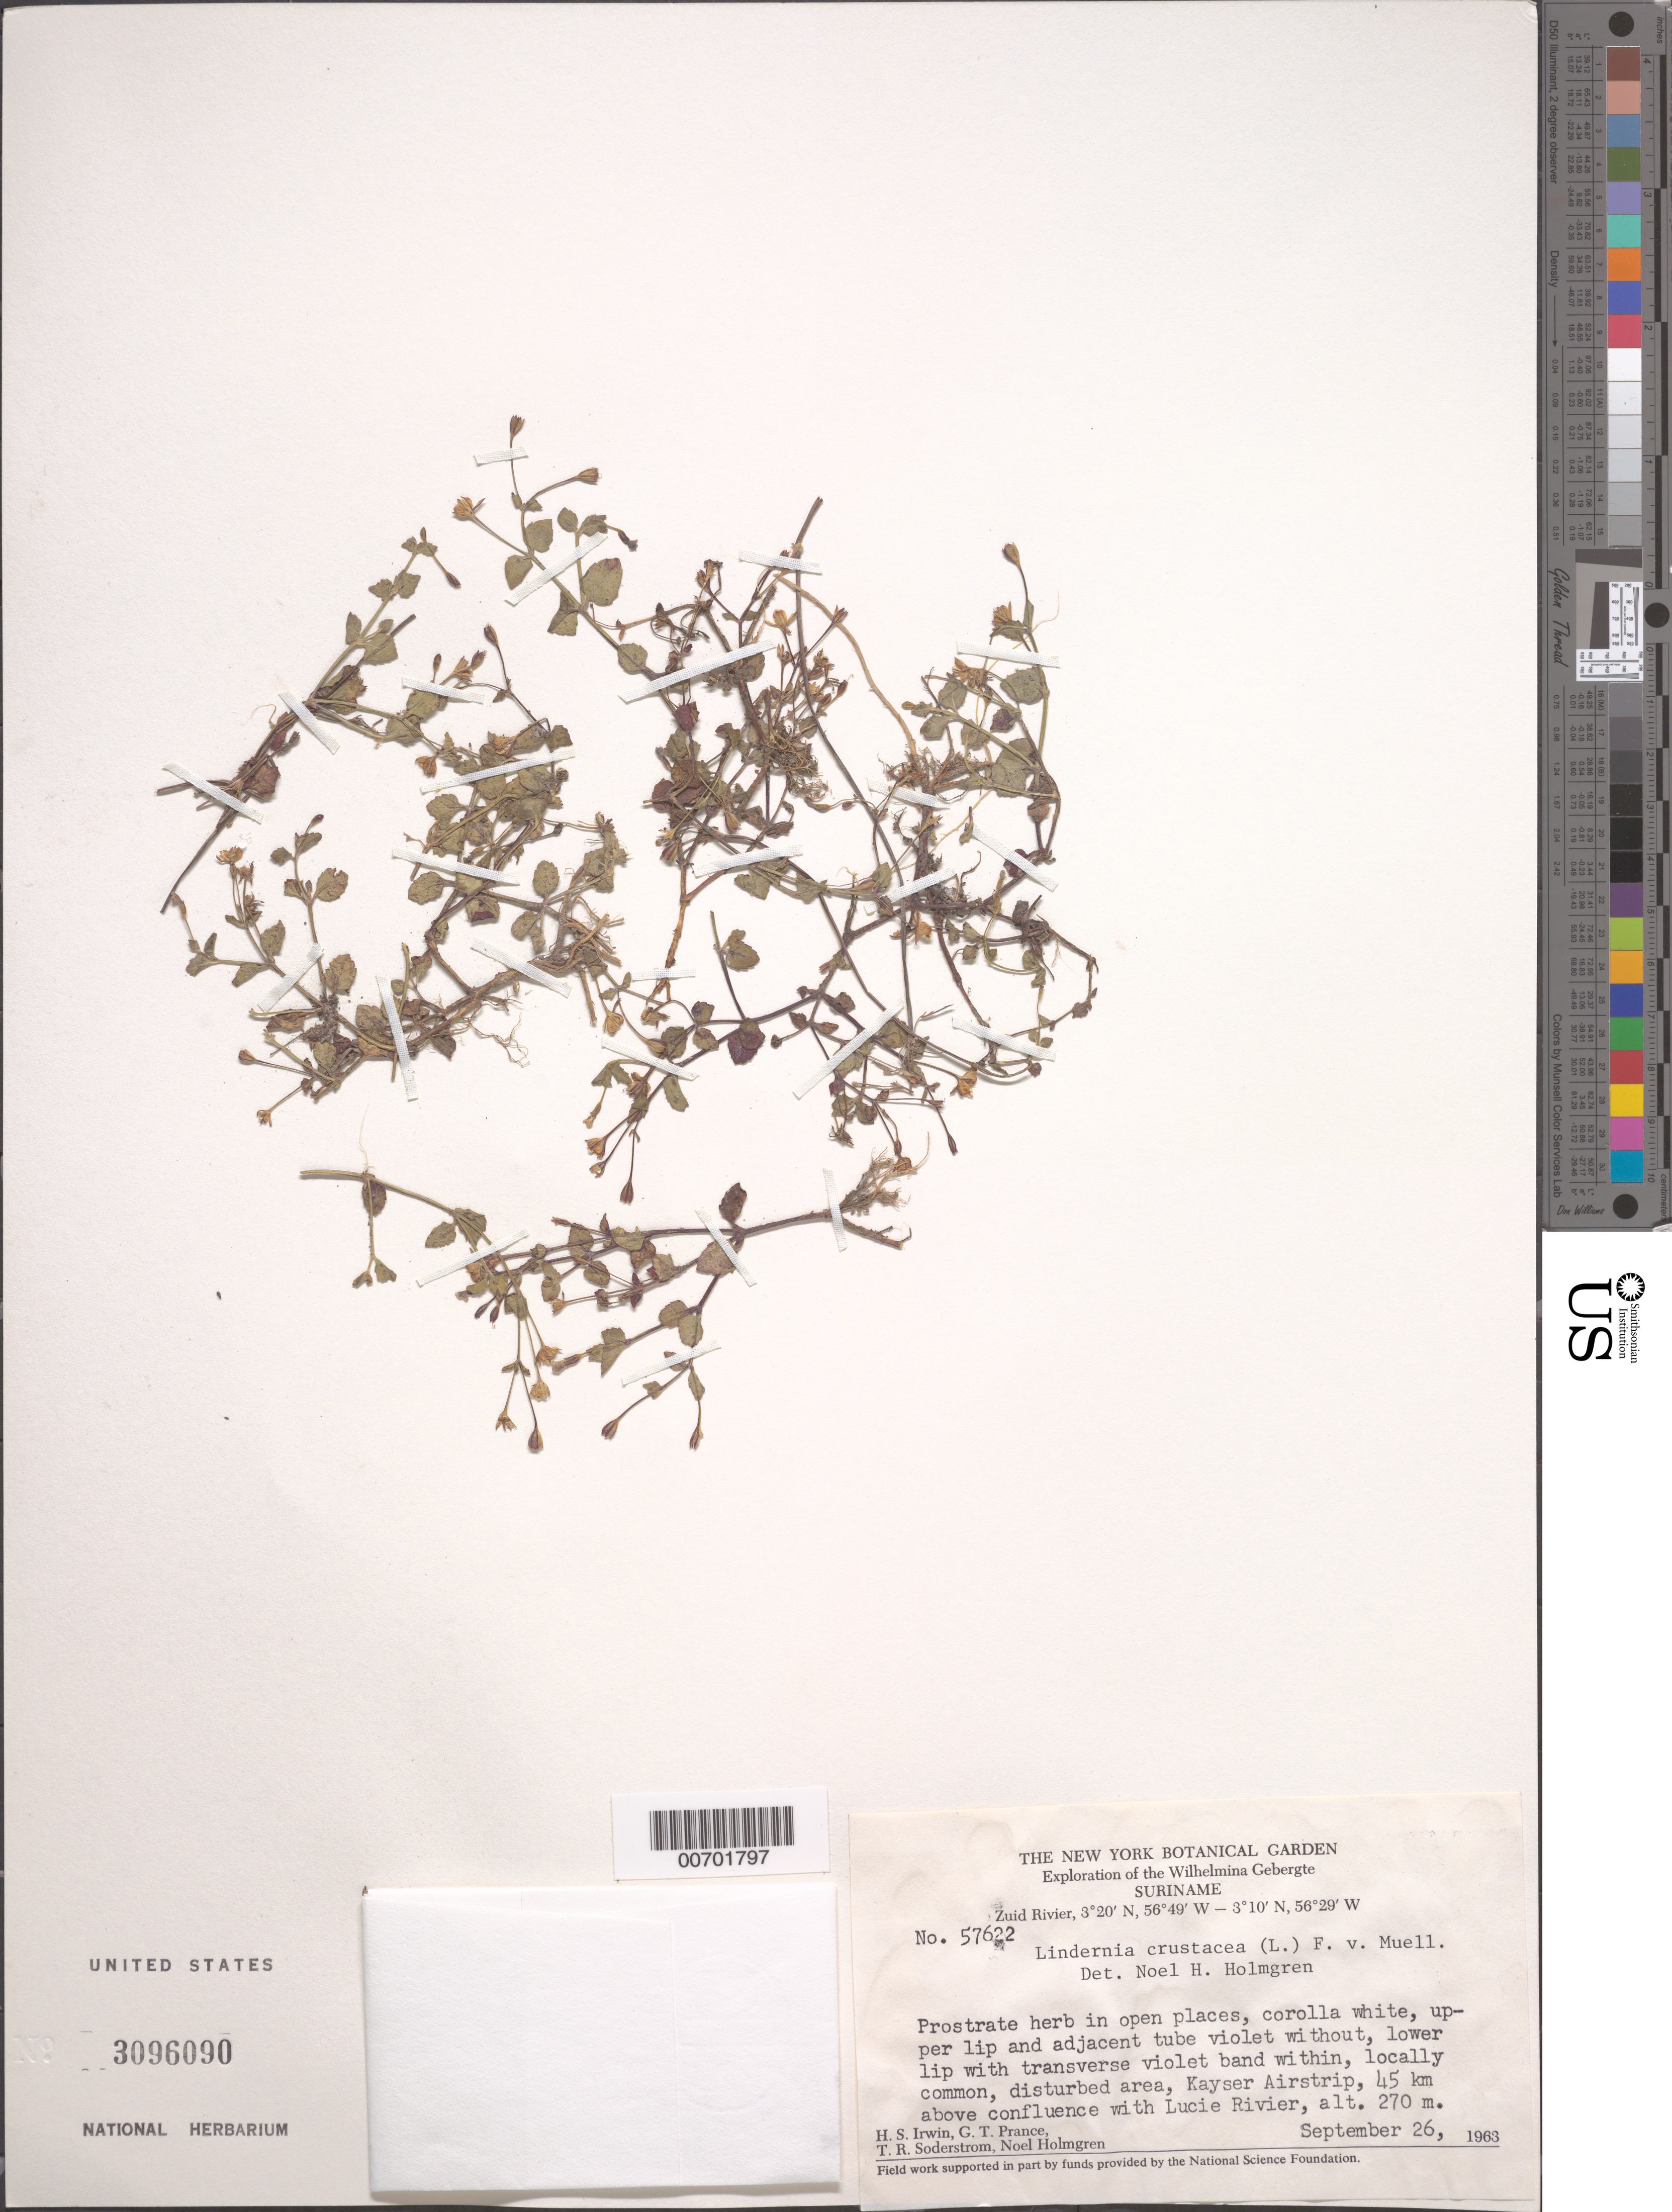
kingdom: Plantae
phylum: Tracheophyta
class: Magnoliopsida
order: Lamiales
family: Linderniaceae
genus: Lindernia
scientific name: Lindernia crustacea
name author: (L.) F. Muell.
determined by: Holmgren, N. H., (NY), New York Botanical Garden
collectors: H. Irwin, G. T. Prance, T. R. Soderstrom & N. H. Holmgren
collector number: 57622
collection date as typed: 26-Sep-63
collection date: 1963-09-26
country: Suriname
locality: Kayser Airstrip, Zuid R., 45 km above confl. with Lucie R., Wilhelmina Gebergte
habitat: Open places, disturbed area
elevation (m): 270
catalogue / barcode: US 3096090